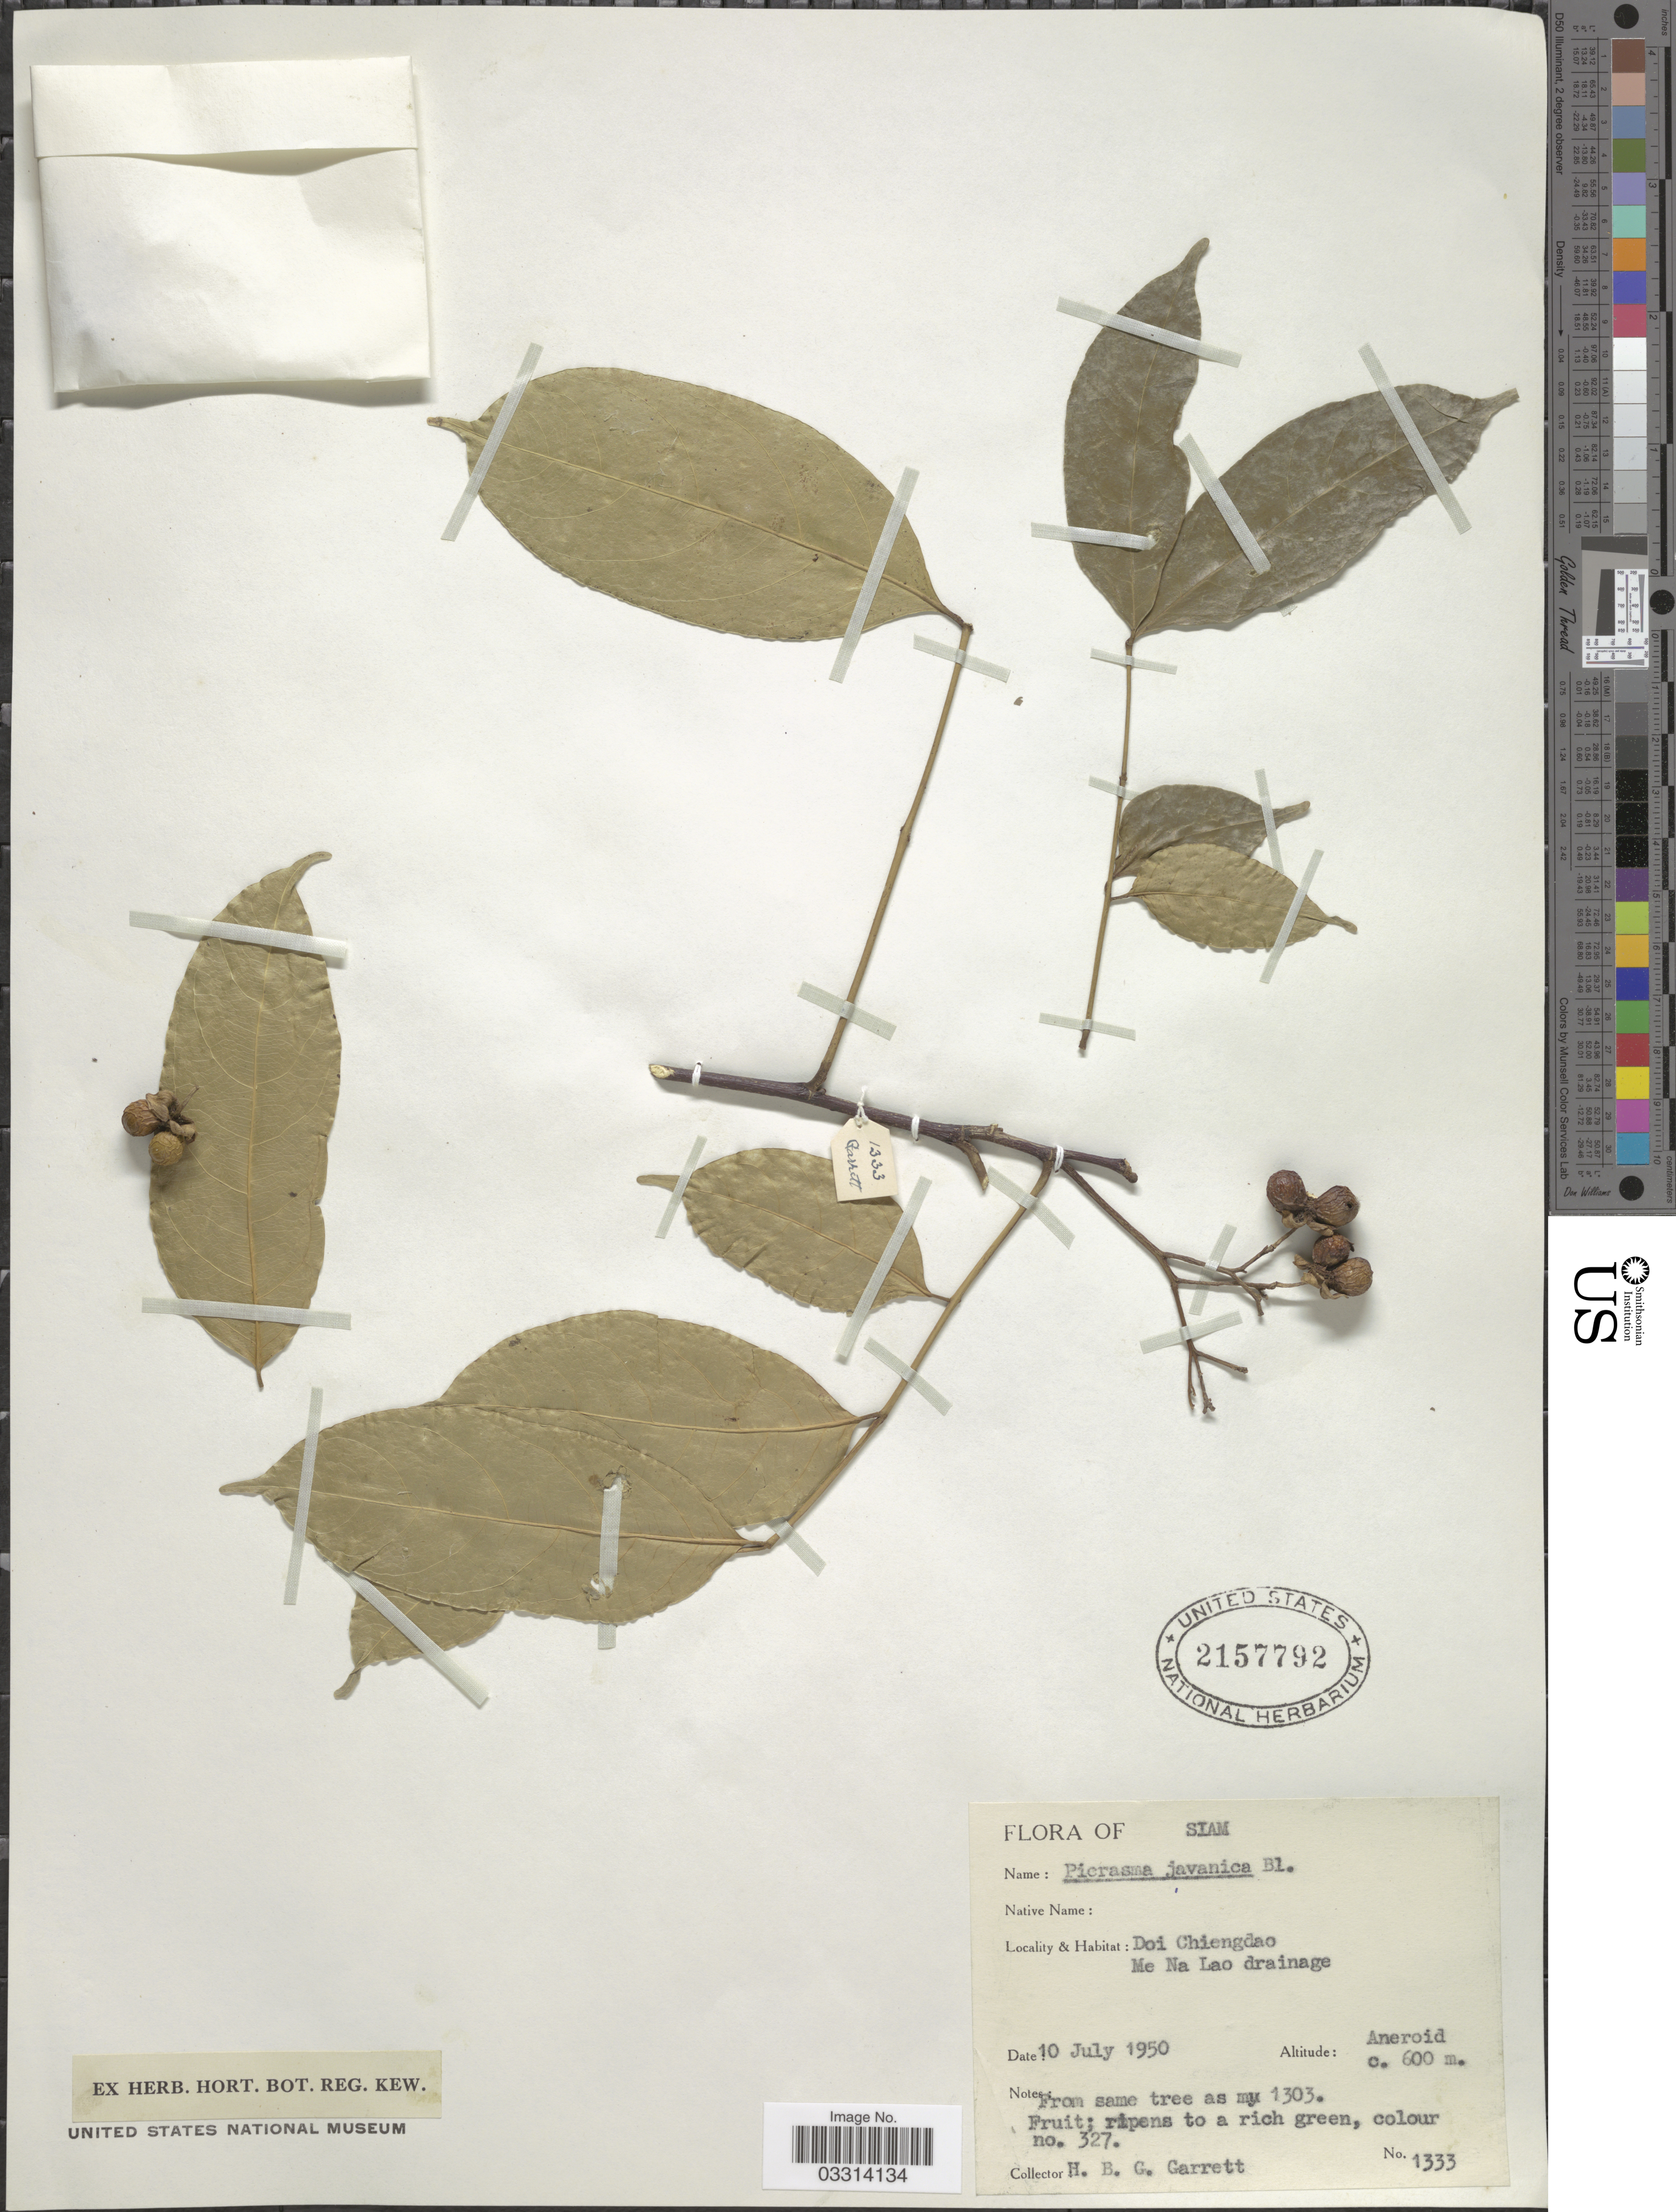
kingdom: Plantae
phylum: Tracheophyta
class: Magnoliopsida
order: Sapindales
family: Simaroubaceae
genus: Picrasma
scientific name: Picrasma javanica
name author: Blume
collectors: H. Garrett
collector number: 1333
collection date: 1950-07-10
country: Thailand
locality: Siam. Doi Chiengdao, Me Na Lao drainage.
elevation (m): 600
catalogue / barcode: US 2157792